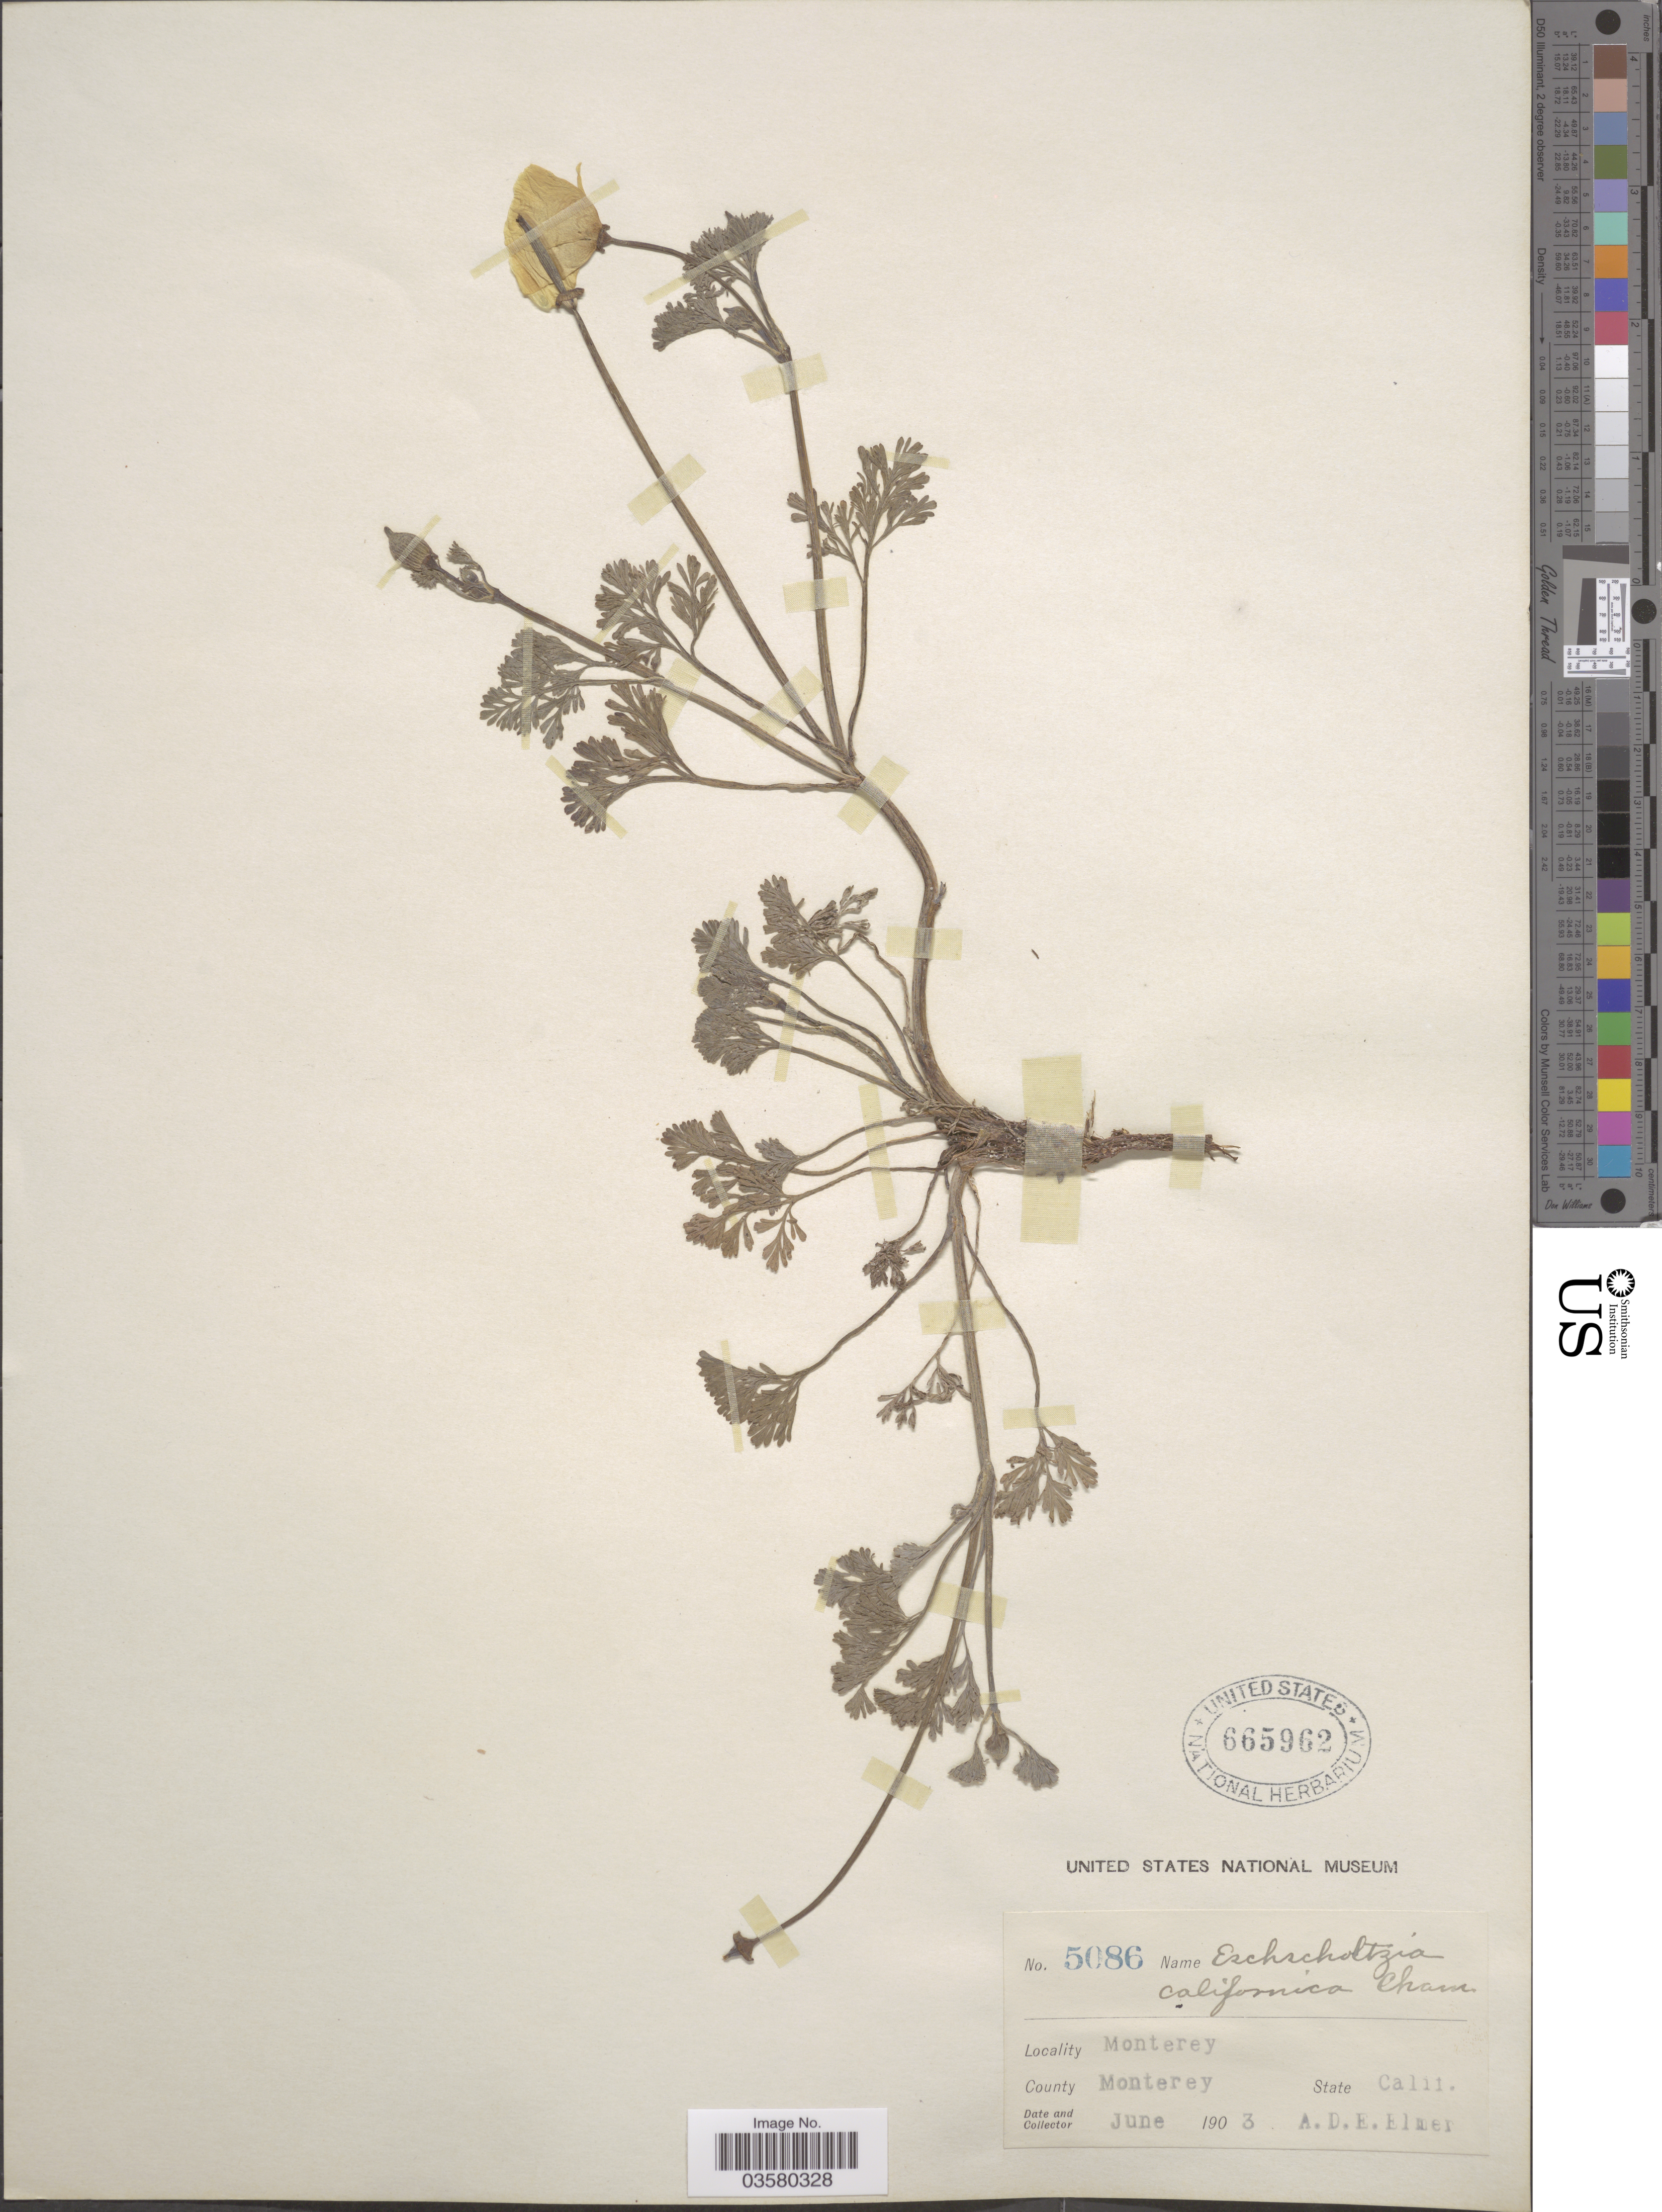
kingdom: Plantae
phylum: Tracheophyta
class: Magnoliopsida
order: Ranunculales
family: Papaveraceae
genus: Eschscholzia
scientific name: Eschscholzia californica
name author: Cham.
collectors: A. D. E. Elmer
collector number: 5086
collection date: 1903-06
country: United States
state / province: California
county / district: Monterey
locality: Monterey. County Monterey.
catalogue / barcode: US 665962